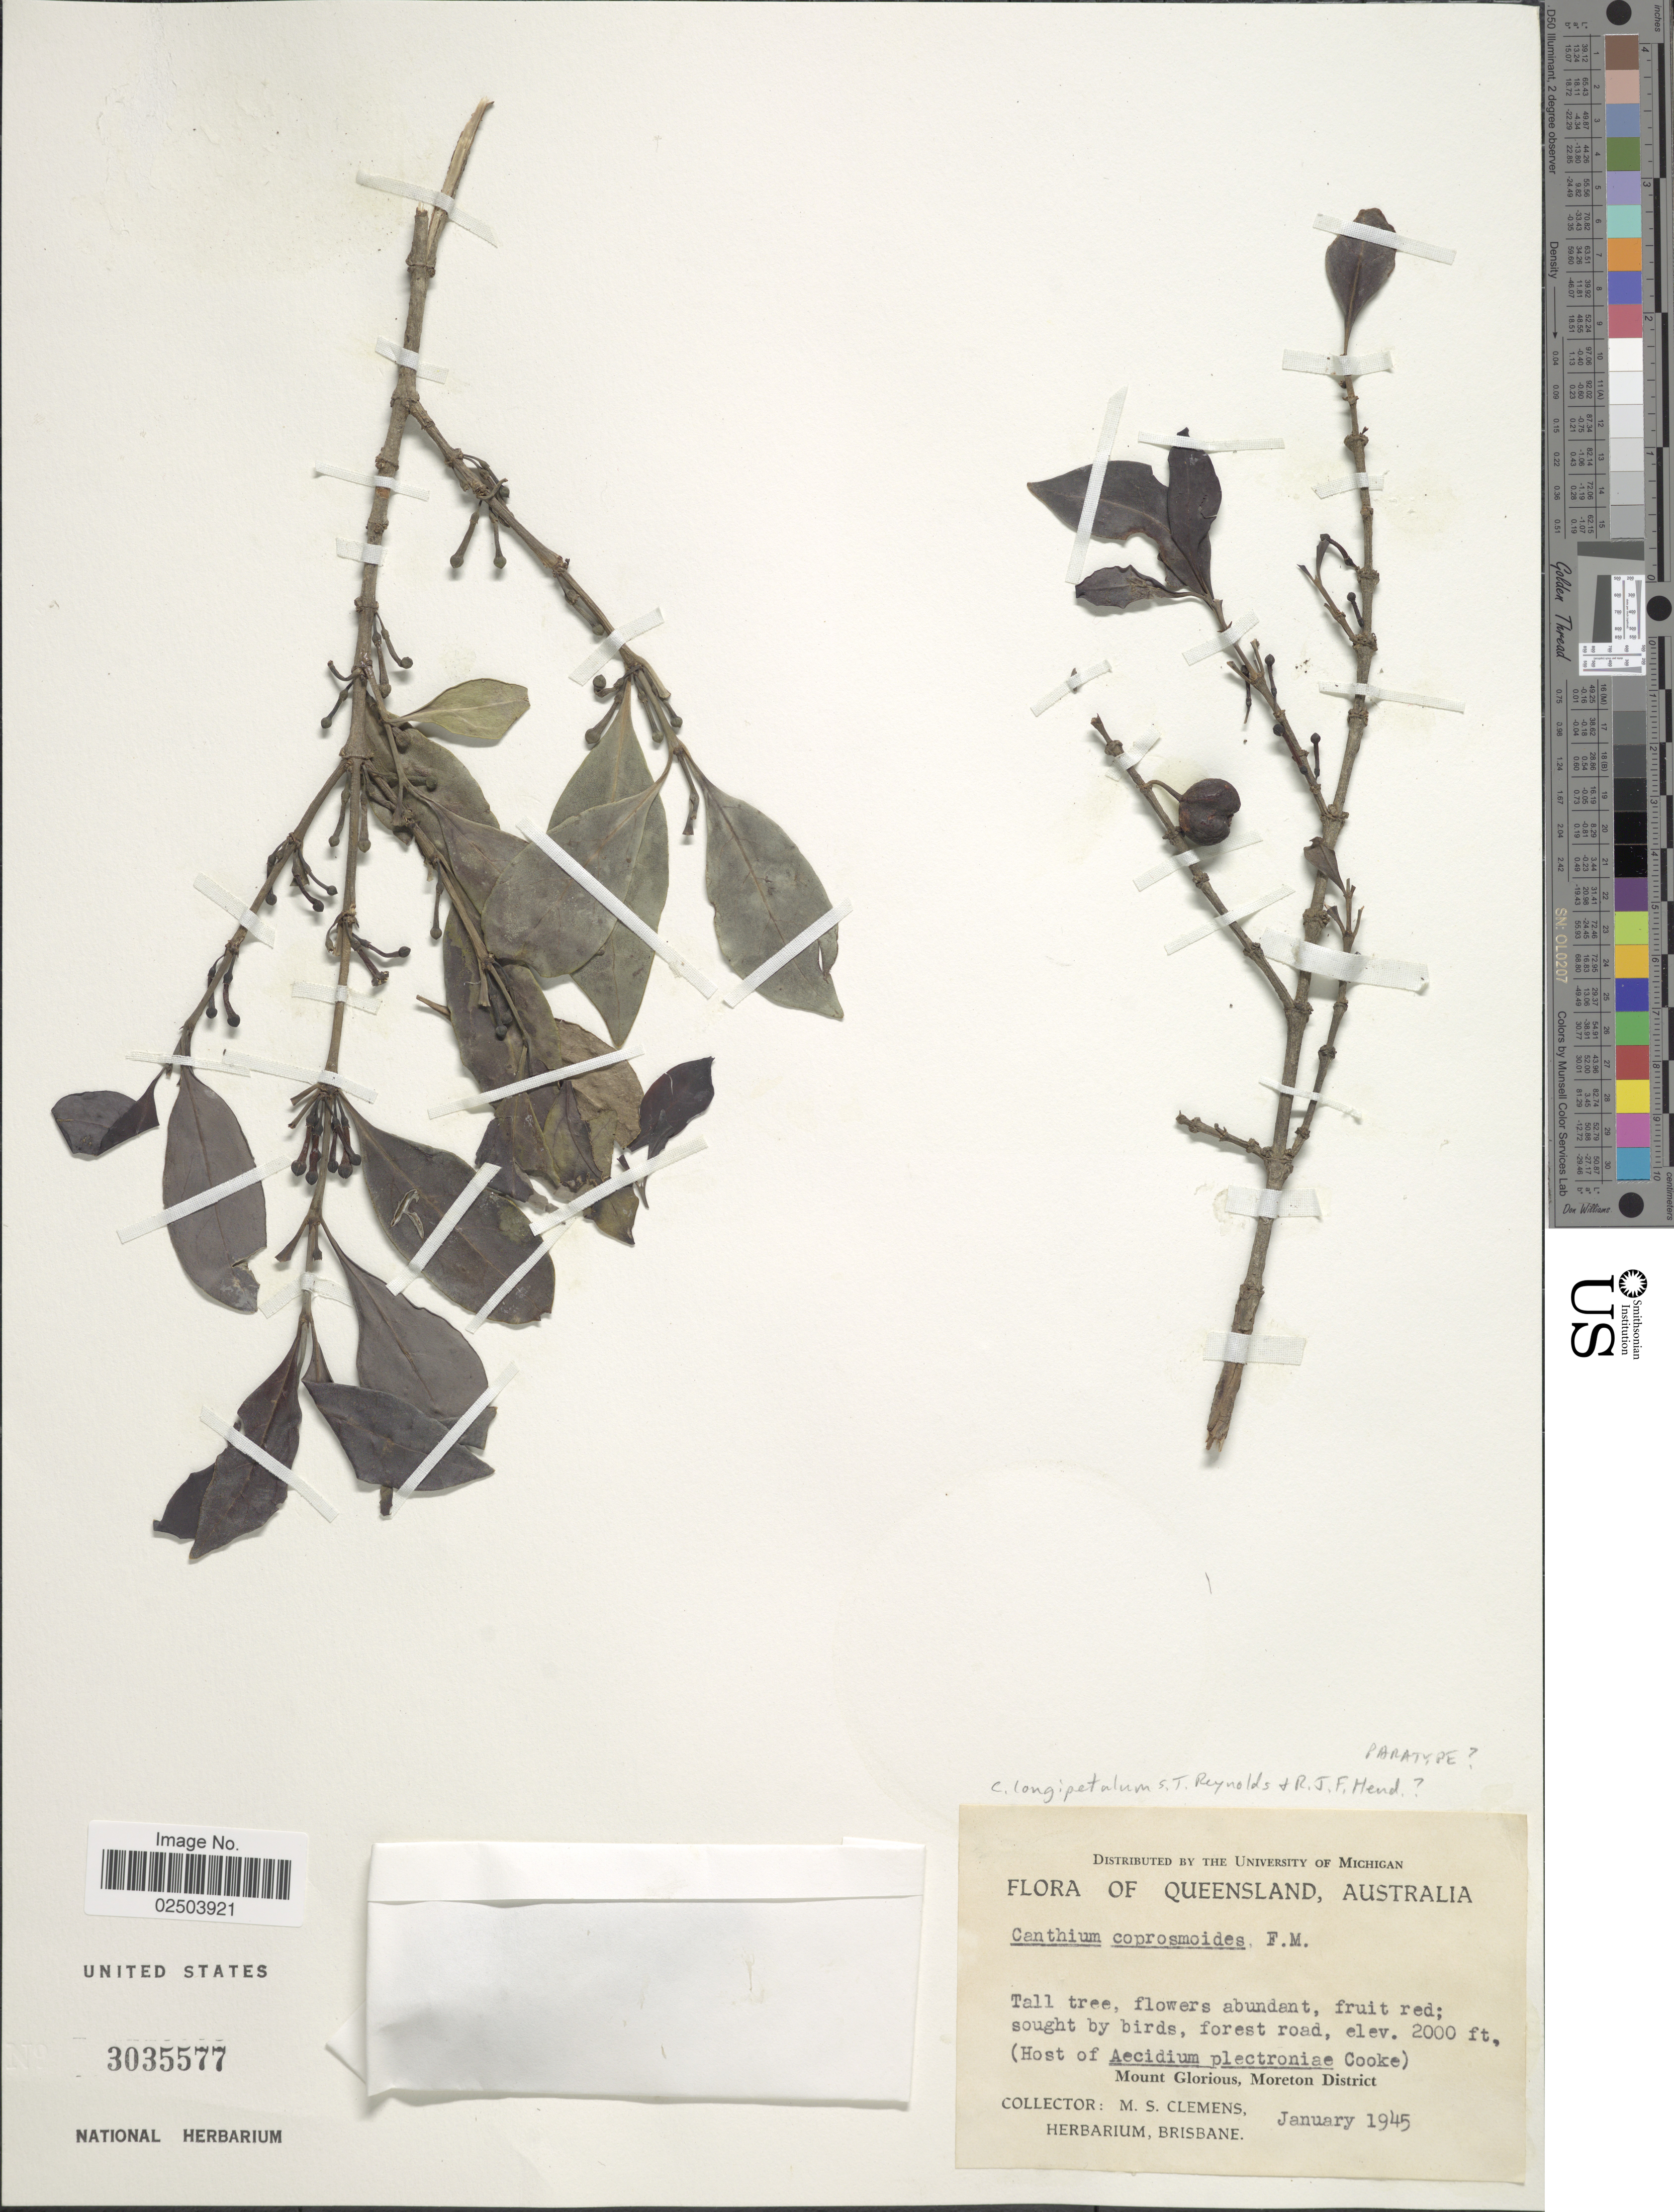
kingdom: Plantae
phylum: Tracheophyta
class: Magnoliopsida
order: Gentianales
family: Rubiaceae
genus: Cyclophyllum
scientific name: Cyclophyllum longipetalum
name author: S. T. Reynolds & R.J.F. Hend.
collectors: M. S. Clemens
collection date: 1945-01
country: Australia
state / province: Queensland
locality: Mount Glorious, Moreton District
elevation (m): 610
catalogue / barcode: US 3035577